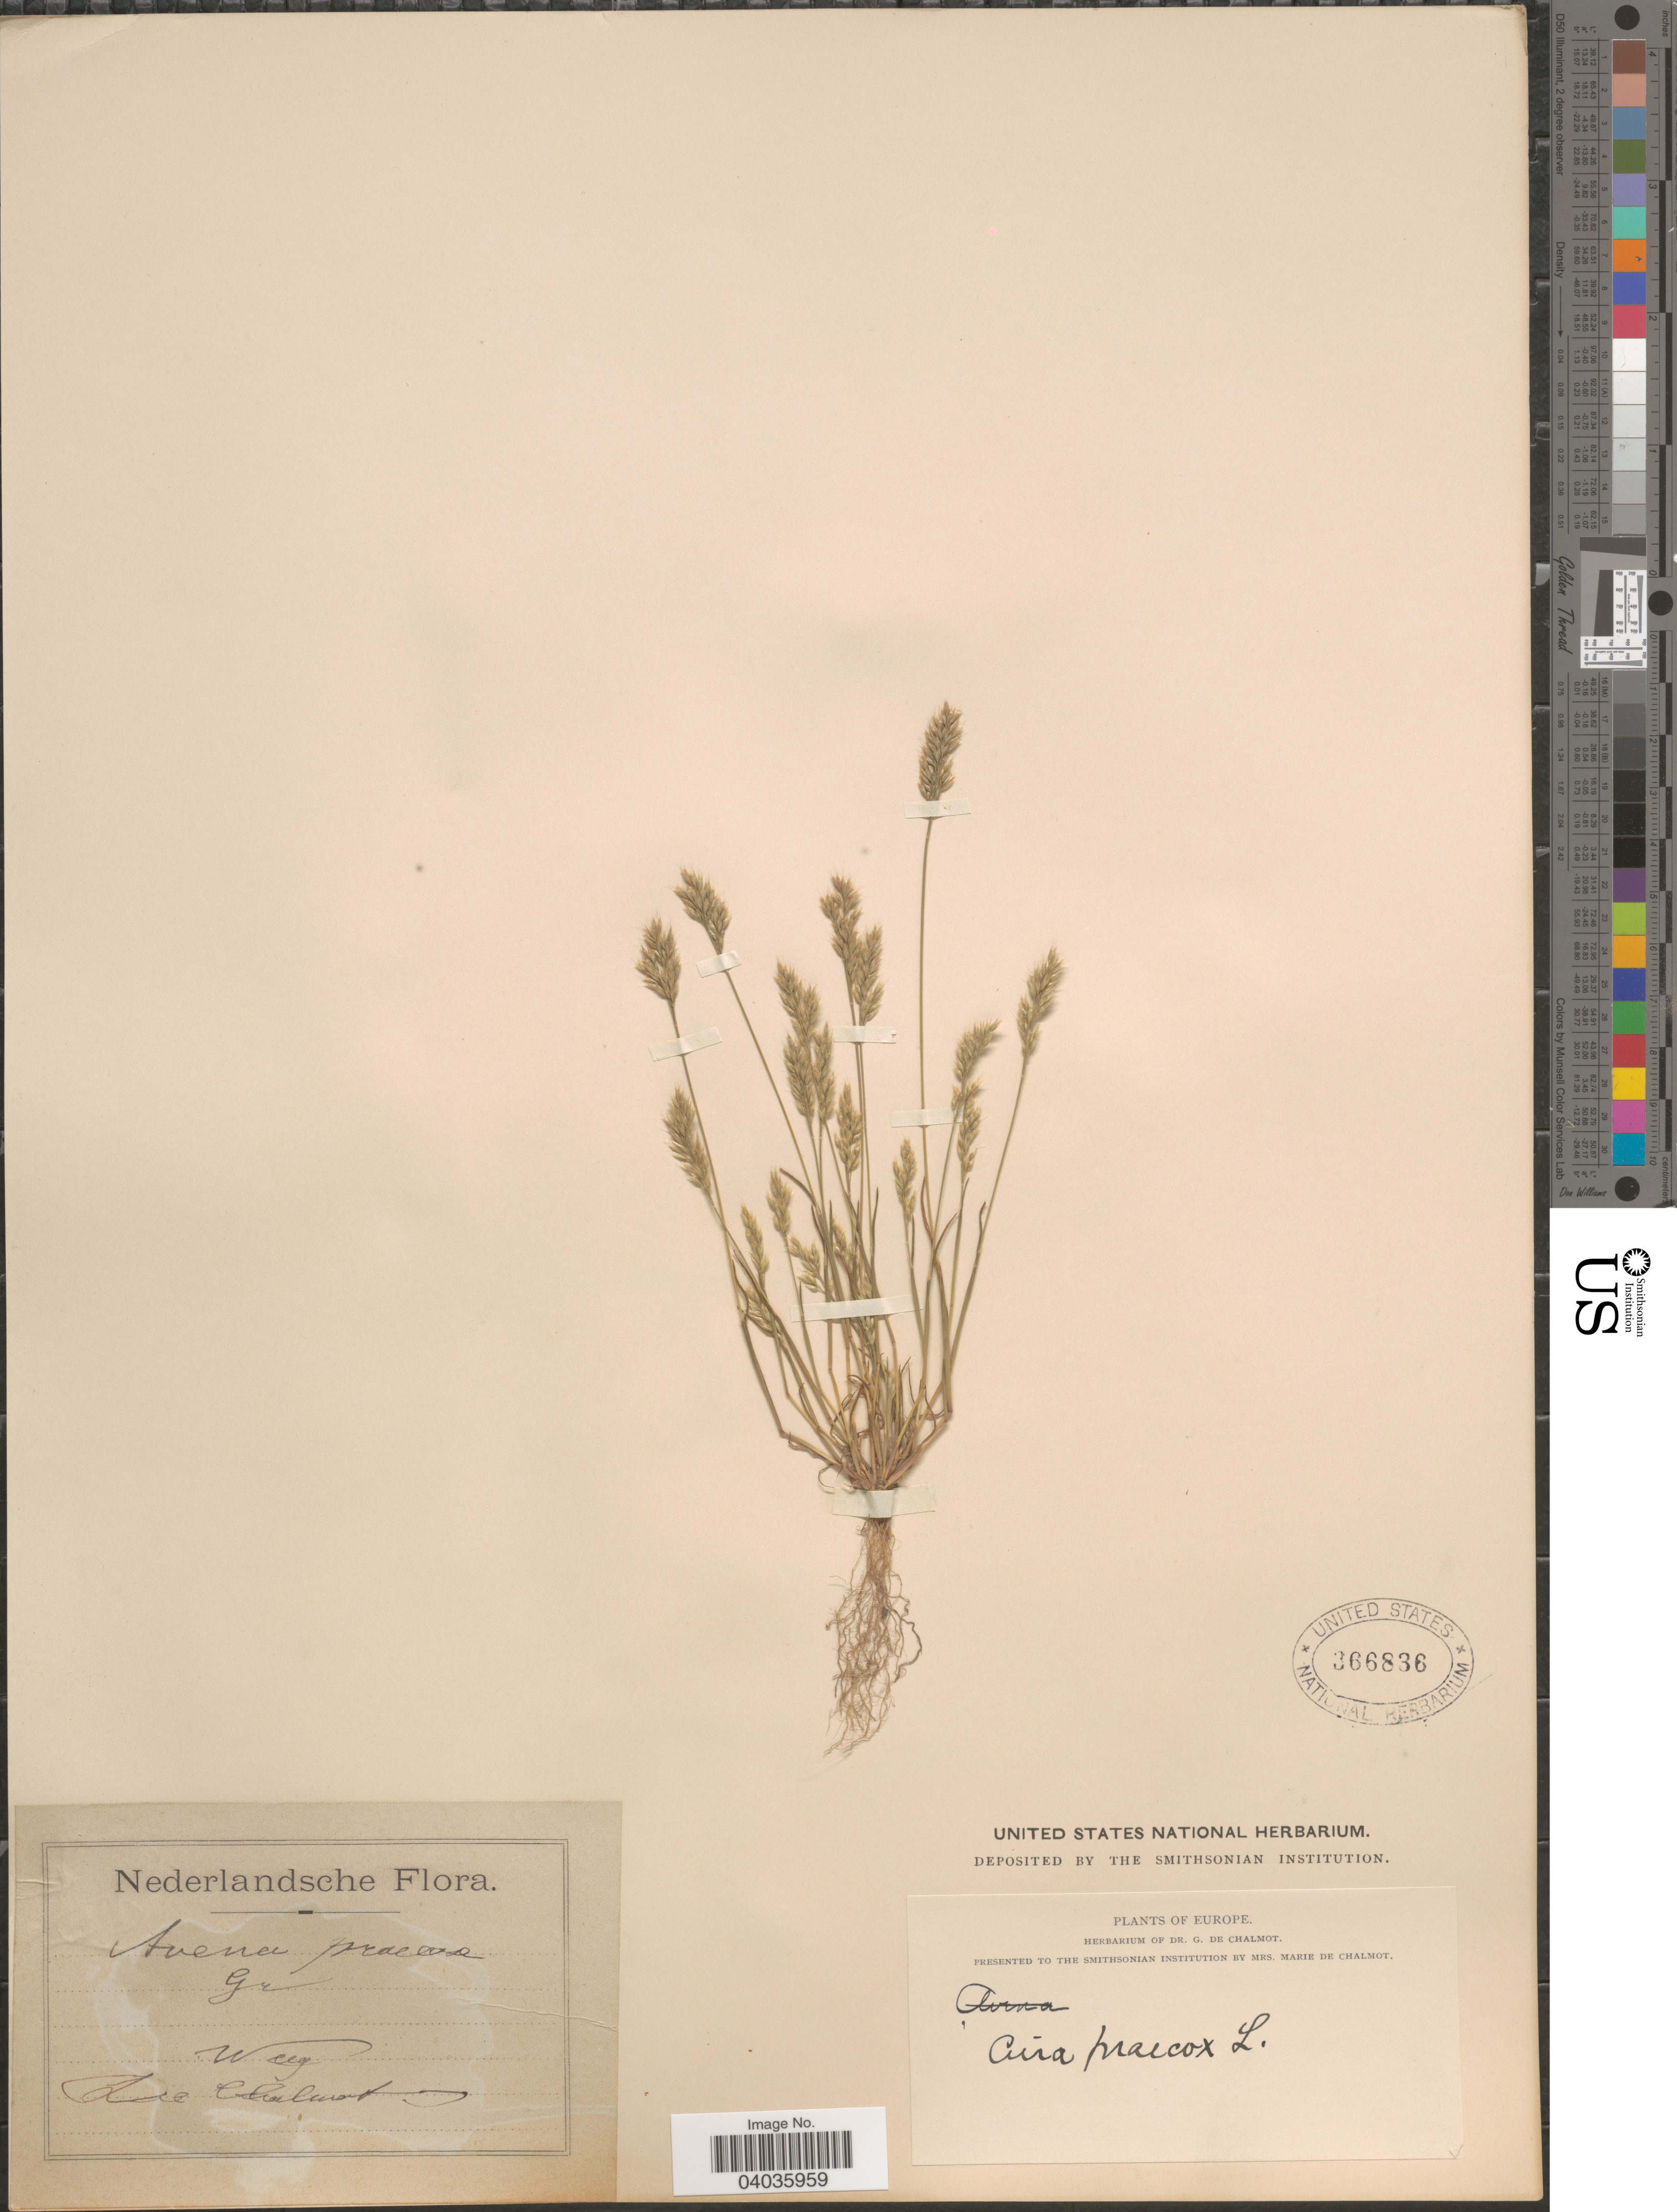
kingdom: Plantae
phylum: Tracheophyta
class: Liliopsida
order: Poales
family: Poaceae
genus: Aira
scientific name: Aira praecox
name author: L.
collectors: G. de Chalmot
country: Netherlands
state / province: Gelderland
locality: Wag.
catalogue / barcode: US 366836